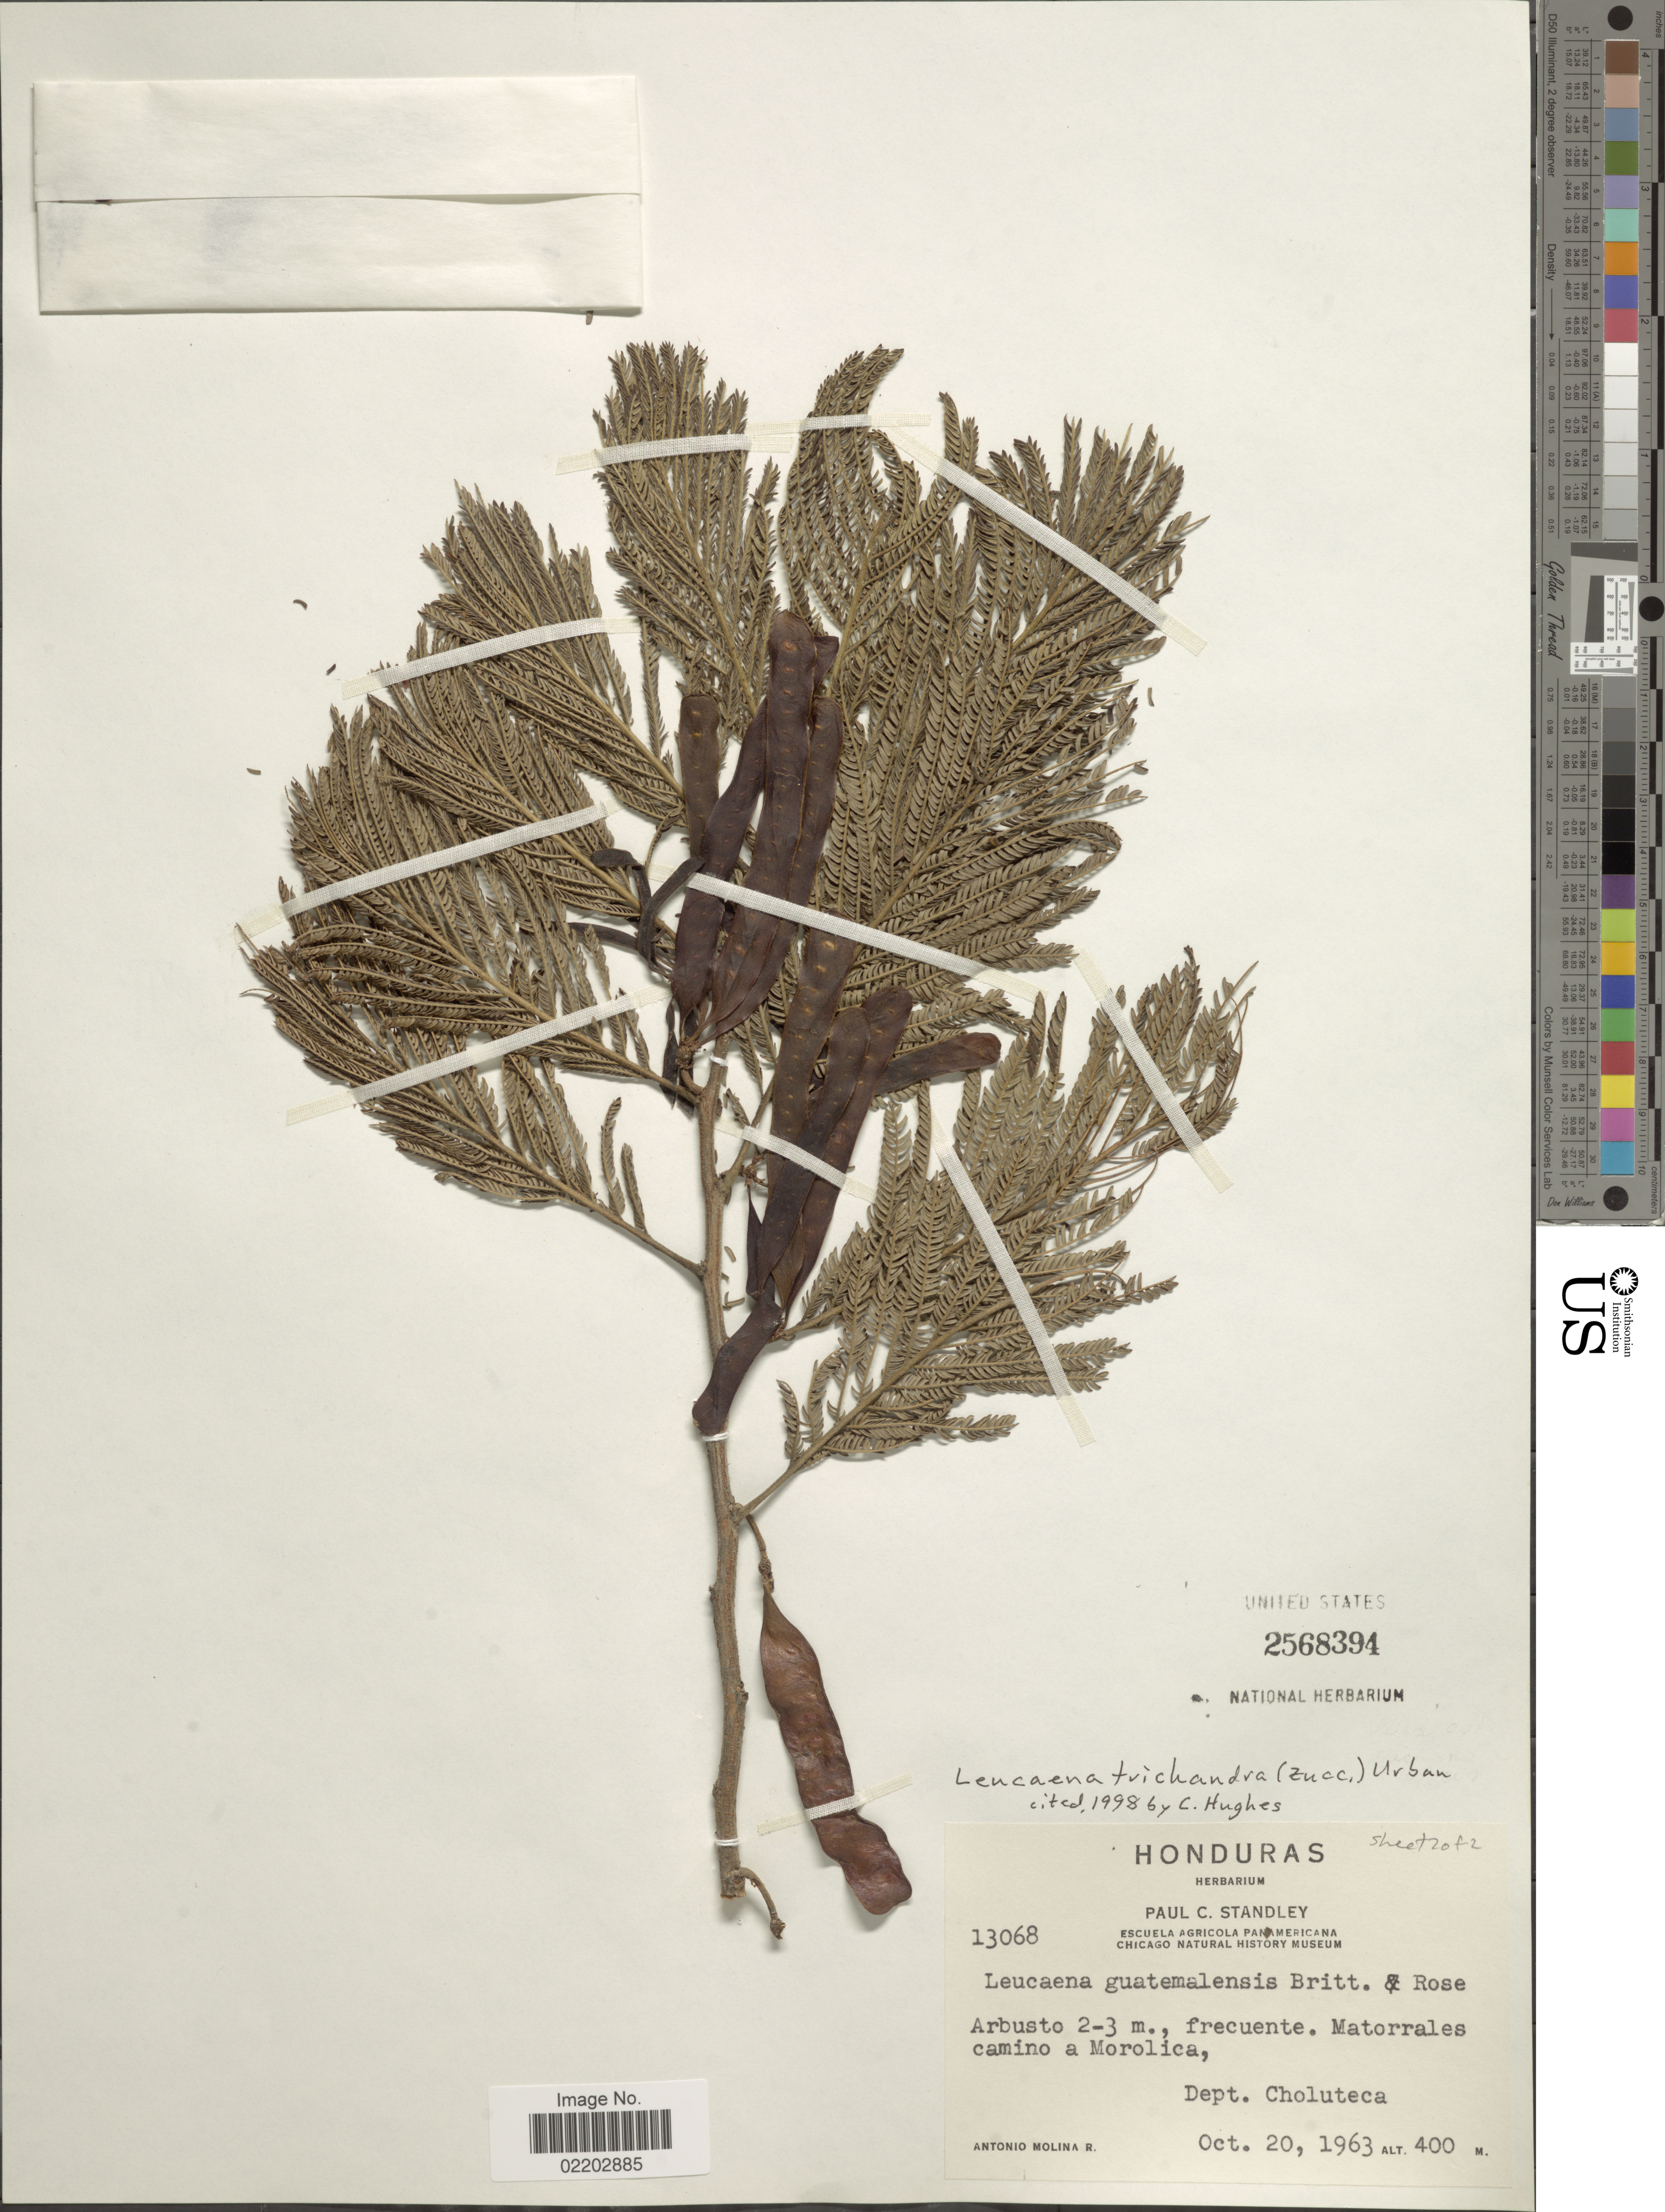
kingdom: Plantae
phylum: Tracheophyta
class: Magnoliopsida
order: Fabales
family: Fabaceae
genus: Leucaena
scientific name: Leucaena trichandra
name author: (Zucc.) Urb.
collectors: A. Molina R.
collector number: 13068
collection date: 1963-10-20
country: Honduras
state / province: Choluteca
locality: Matorrales camino a Morolica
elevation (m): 400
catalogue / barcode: US 2568394